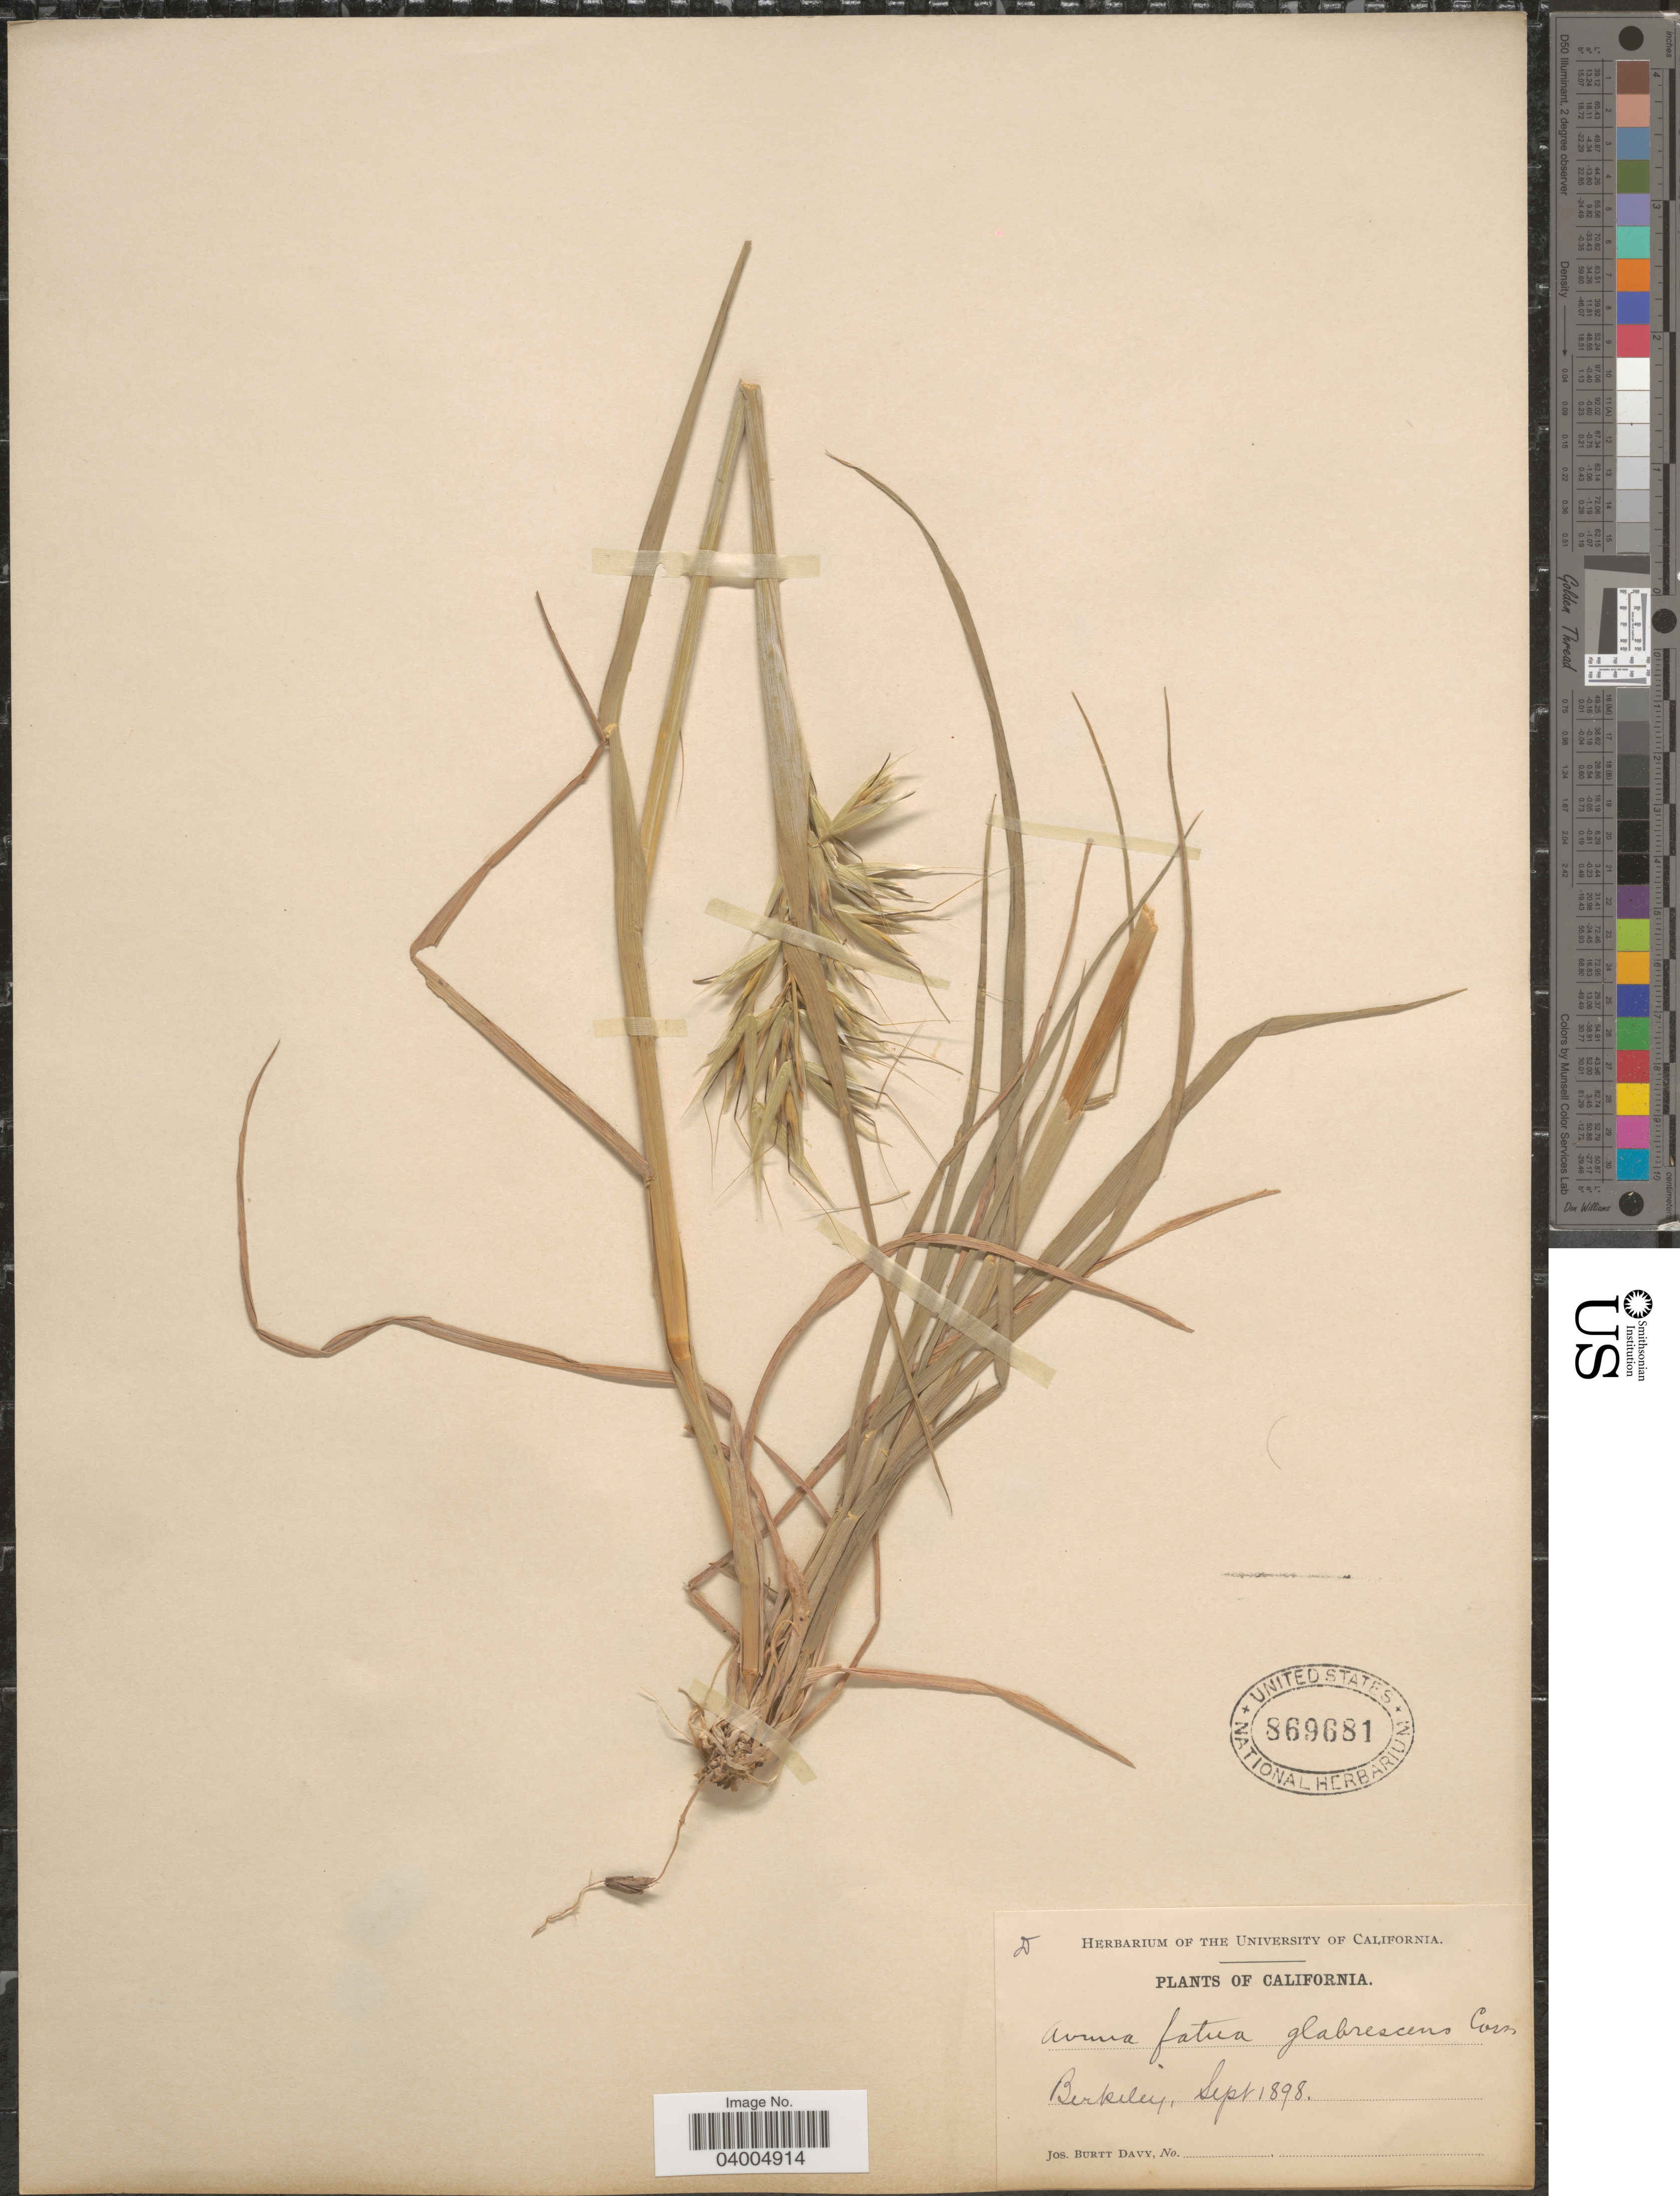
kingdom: Plantae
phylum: Tracheophyta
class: Liliopsida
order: Poales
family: Poaceae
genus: Avena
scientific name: Avena fatua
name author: L.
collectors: J. Burtt Davy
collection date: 1898-09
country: United States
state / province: California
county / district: Alameda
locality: Berkeley.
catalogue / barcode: US 869681